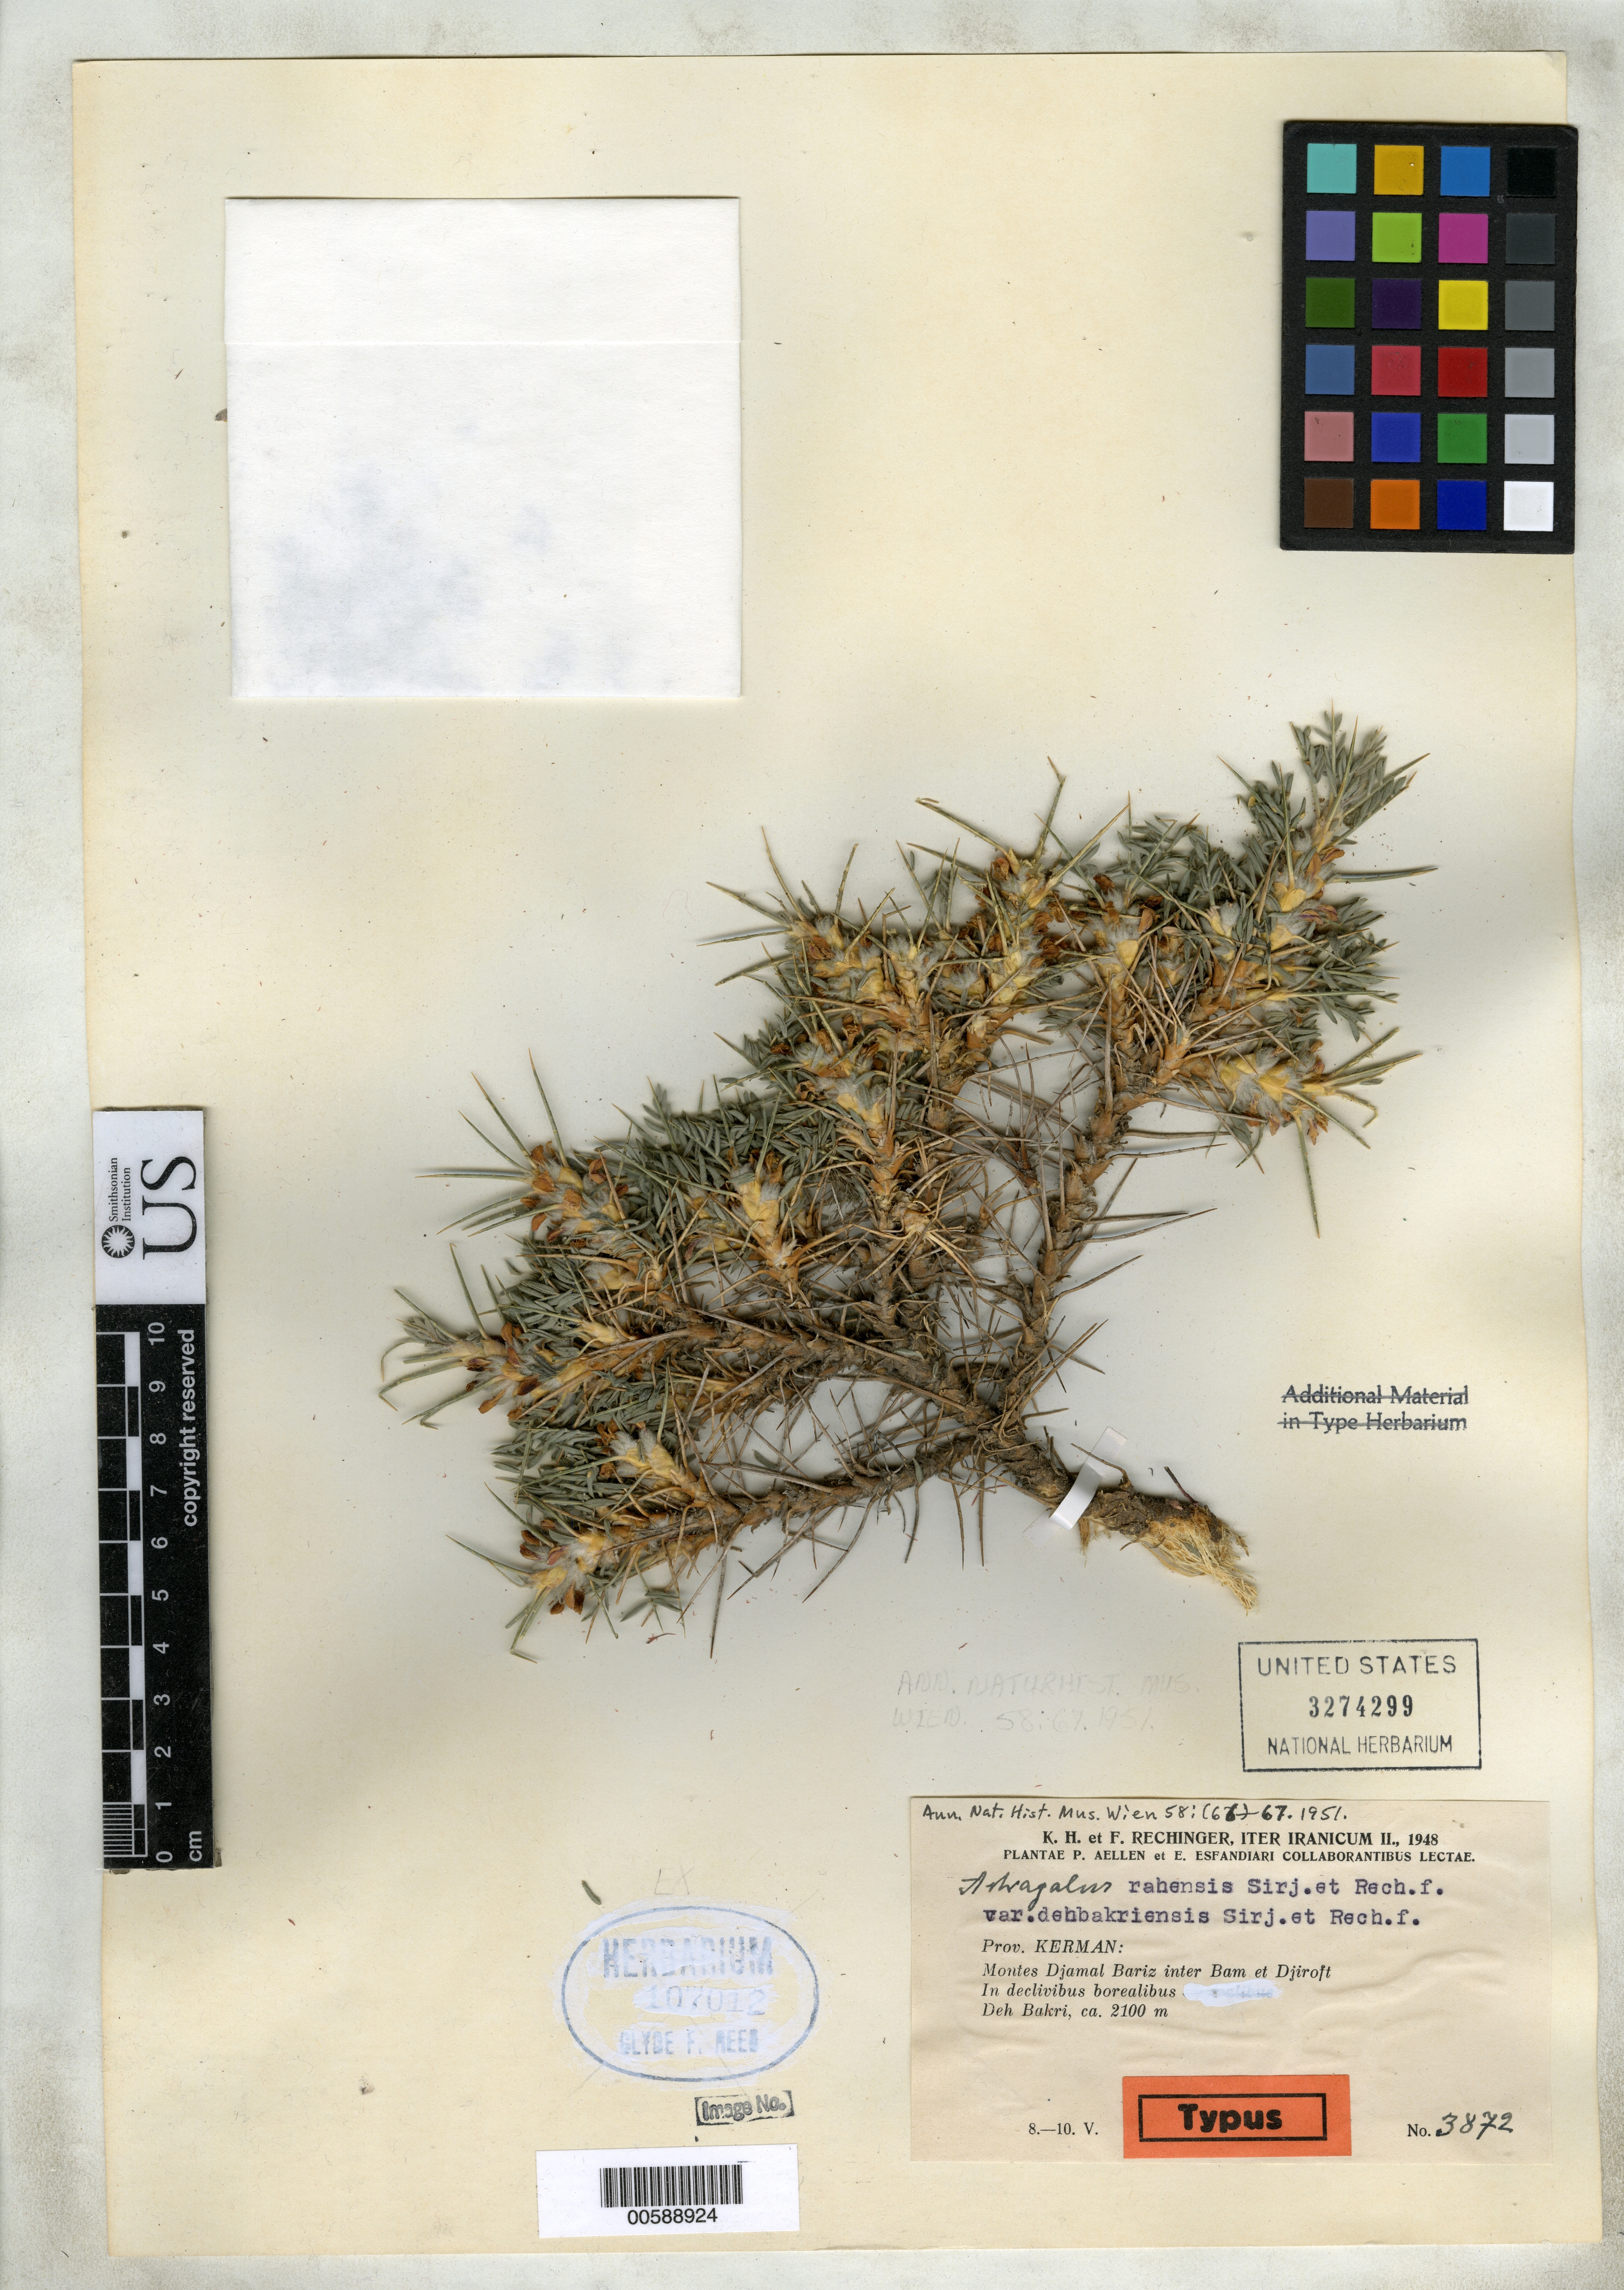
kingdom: Plantae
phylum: Tracheophyta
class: Magnoliopsida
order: Fabales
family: Fabaceae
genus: Astragalus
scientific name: Astragalus rahensis var. dehbakriensis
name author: Širj. & Rech. f.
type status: Isotype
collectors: K. H. Rechinger, P. Aellen & E. Esfandiari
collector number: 3872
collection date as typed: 08 May 1948 to 10 May 1948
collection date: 1948-05-08/1948-05-10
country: Iran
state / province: Kerman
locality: Montes Djamal Bariz inter Bam et Djiroft. Deh Bakri.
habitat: In declivibus borealibus.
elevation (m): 2100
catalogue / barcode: US 3274299